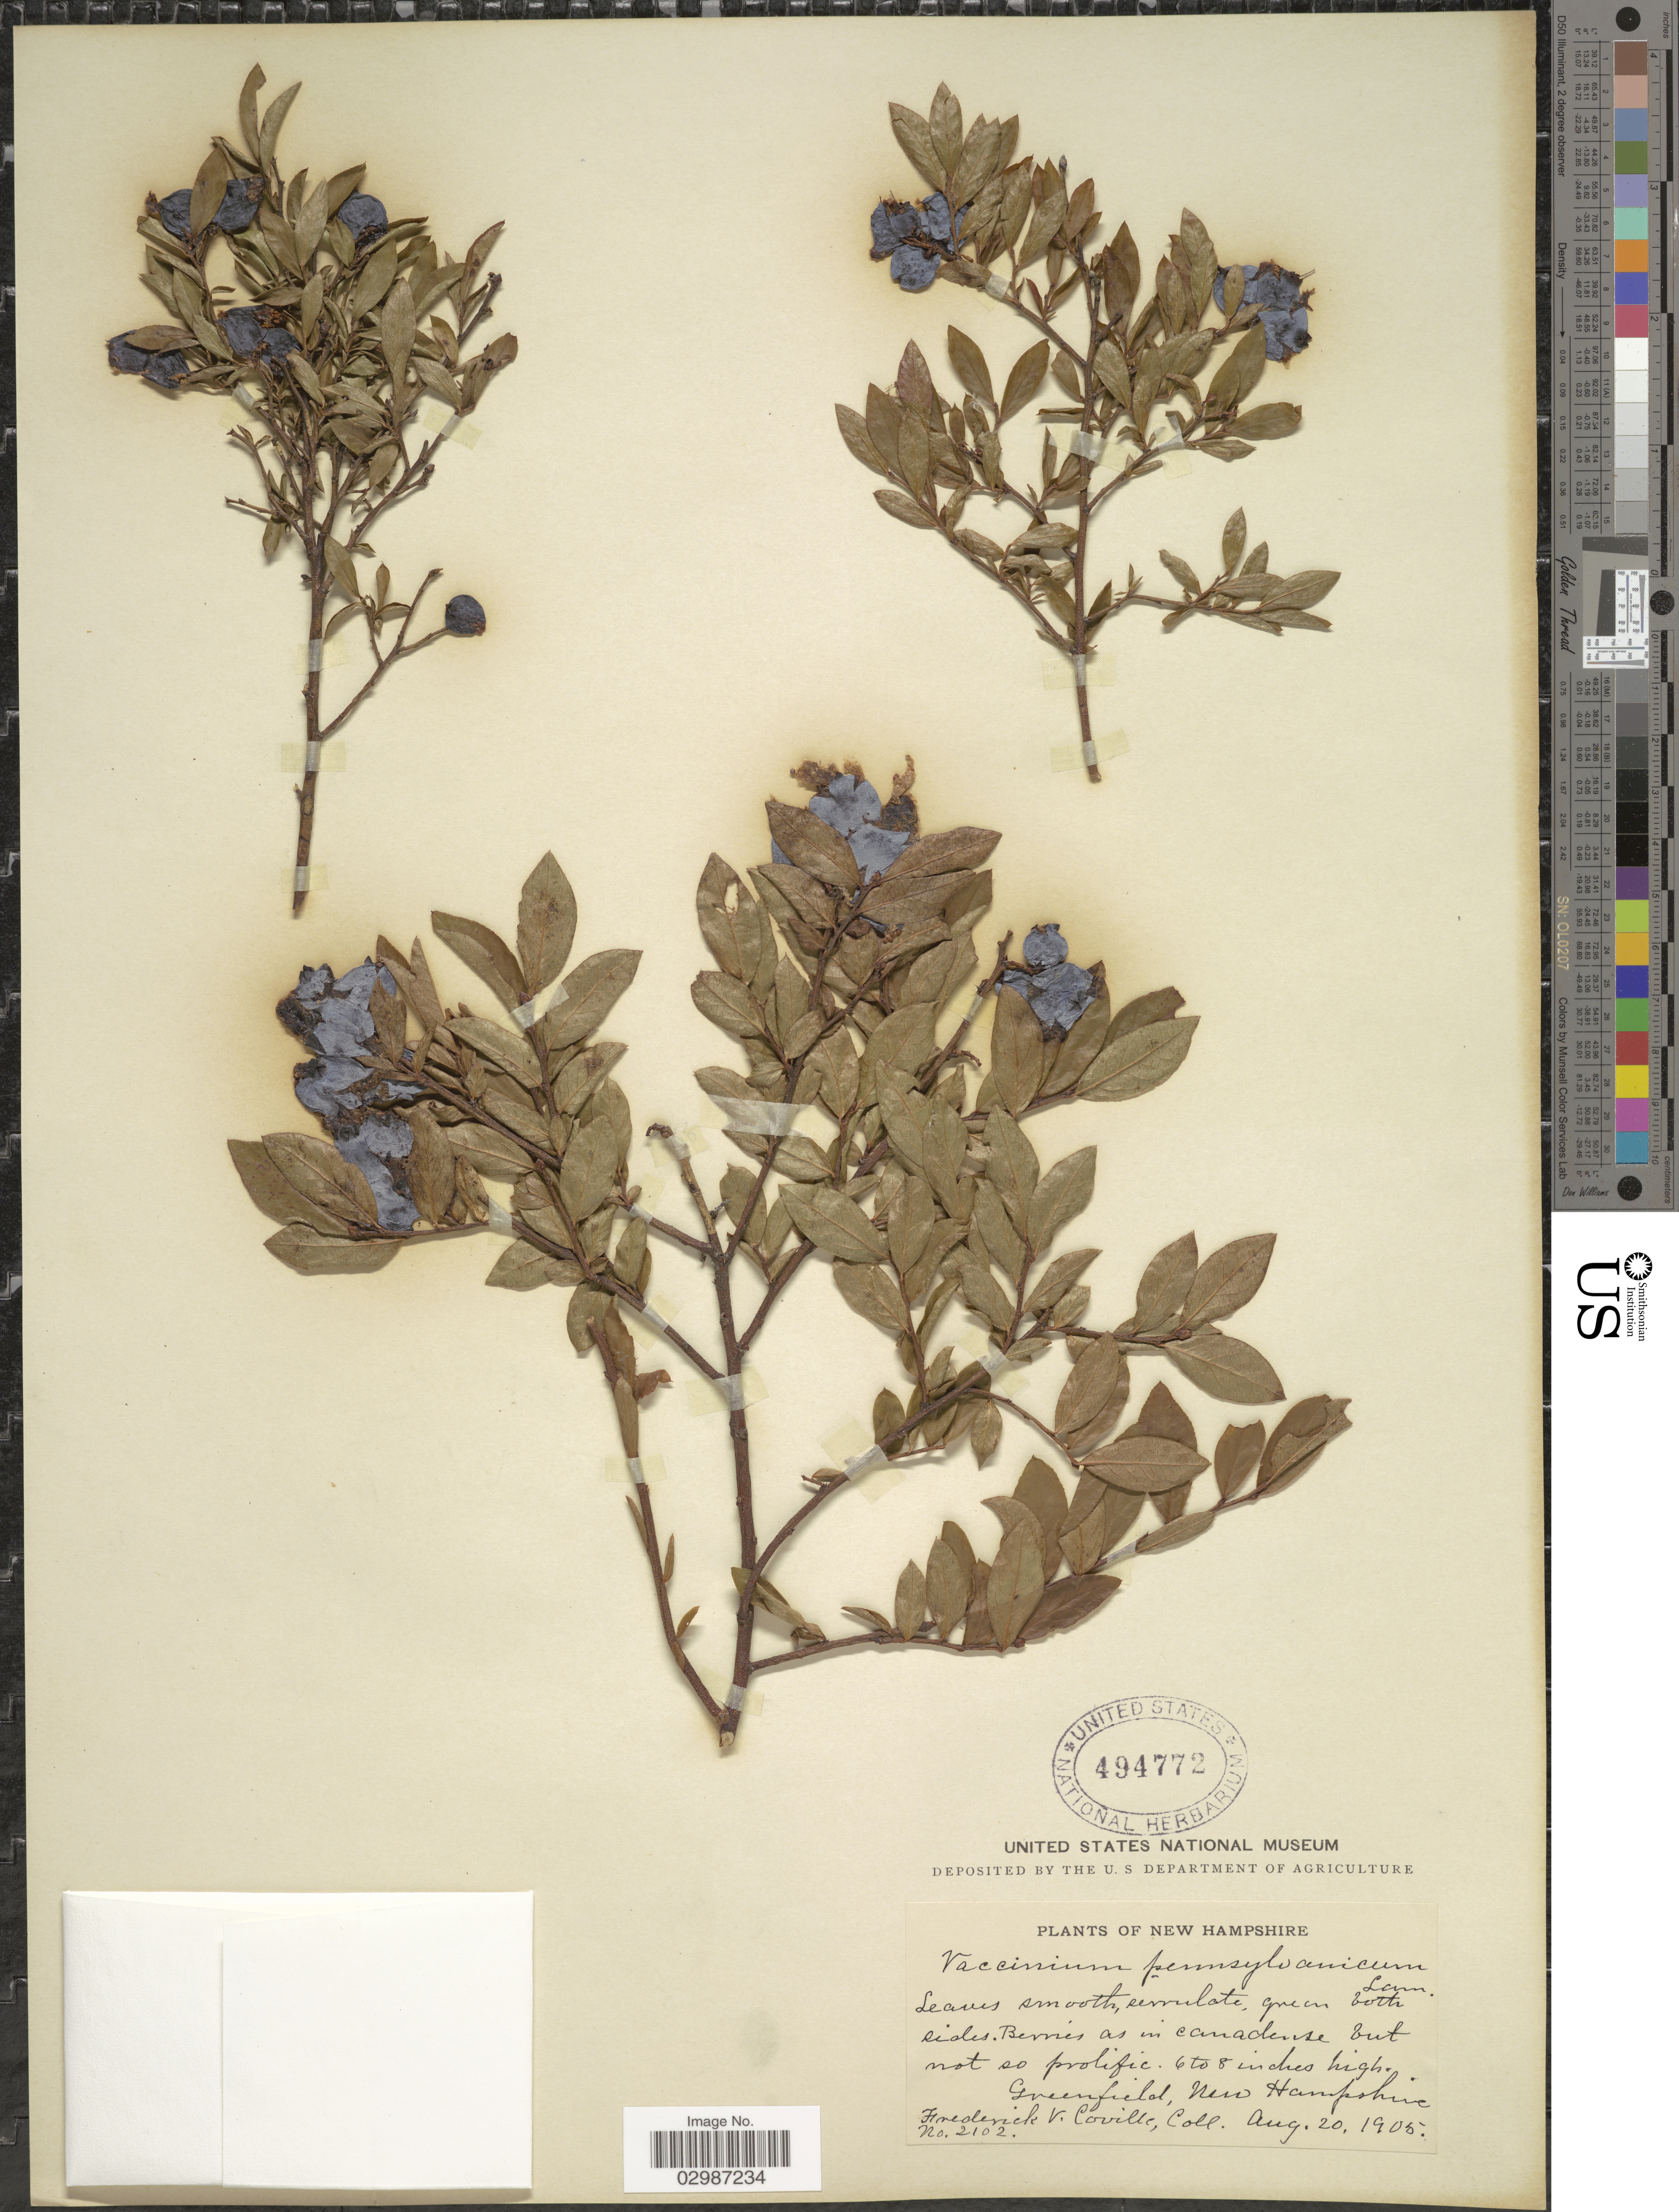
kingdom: Plantae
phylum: Tracheophyta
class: Magnoliopsida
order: Ericales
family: Ericaceae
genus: Vaccinium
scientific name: Vaccinium angustifolium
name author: Aiton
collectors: F. V. Coville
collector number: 2102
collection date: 1905-08-20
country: United States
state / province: New Hampshire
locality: Greenfield.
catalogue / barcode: US 494772